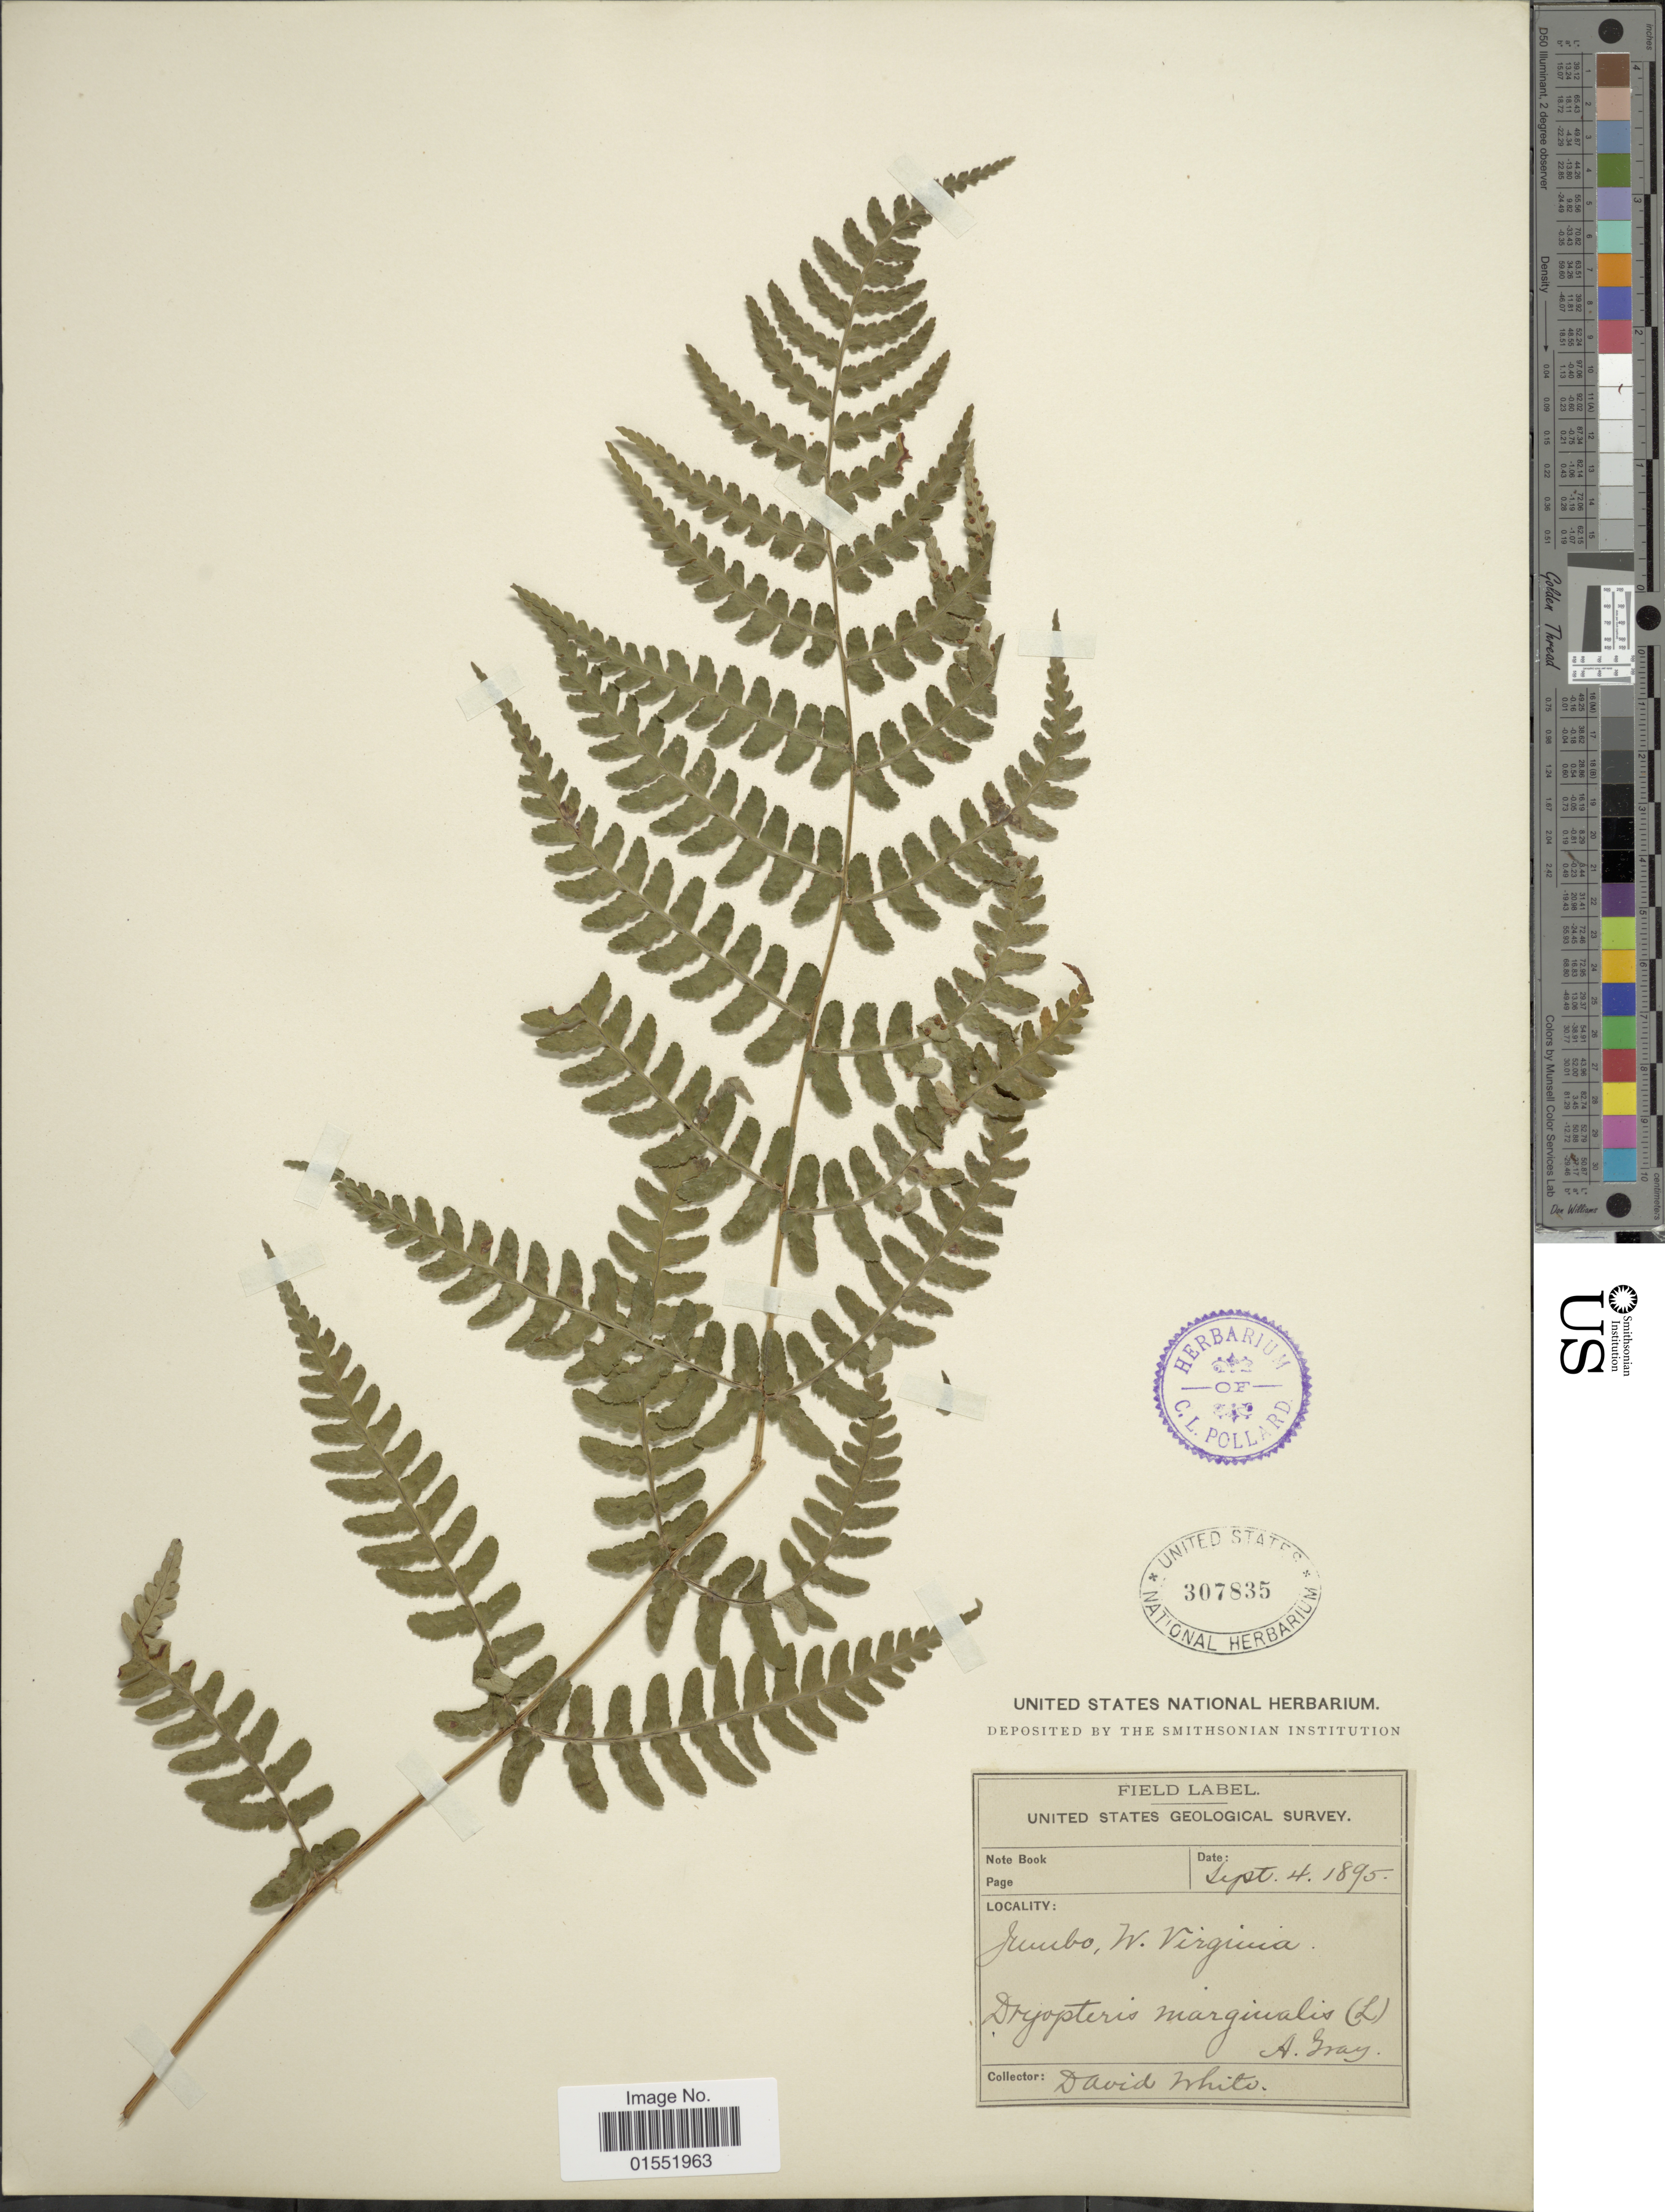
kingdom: Plantae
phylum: Tracheophyta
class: Polypodiopsida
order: Polypodiales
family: Dryopteridaceae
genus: Dryopteris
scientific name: Dryopteris marginalis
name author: (L.) A. Gray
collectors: D. White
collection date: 1895-09-04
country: United States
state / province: West Virginia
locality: Jumbo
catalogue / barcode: US 307835